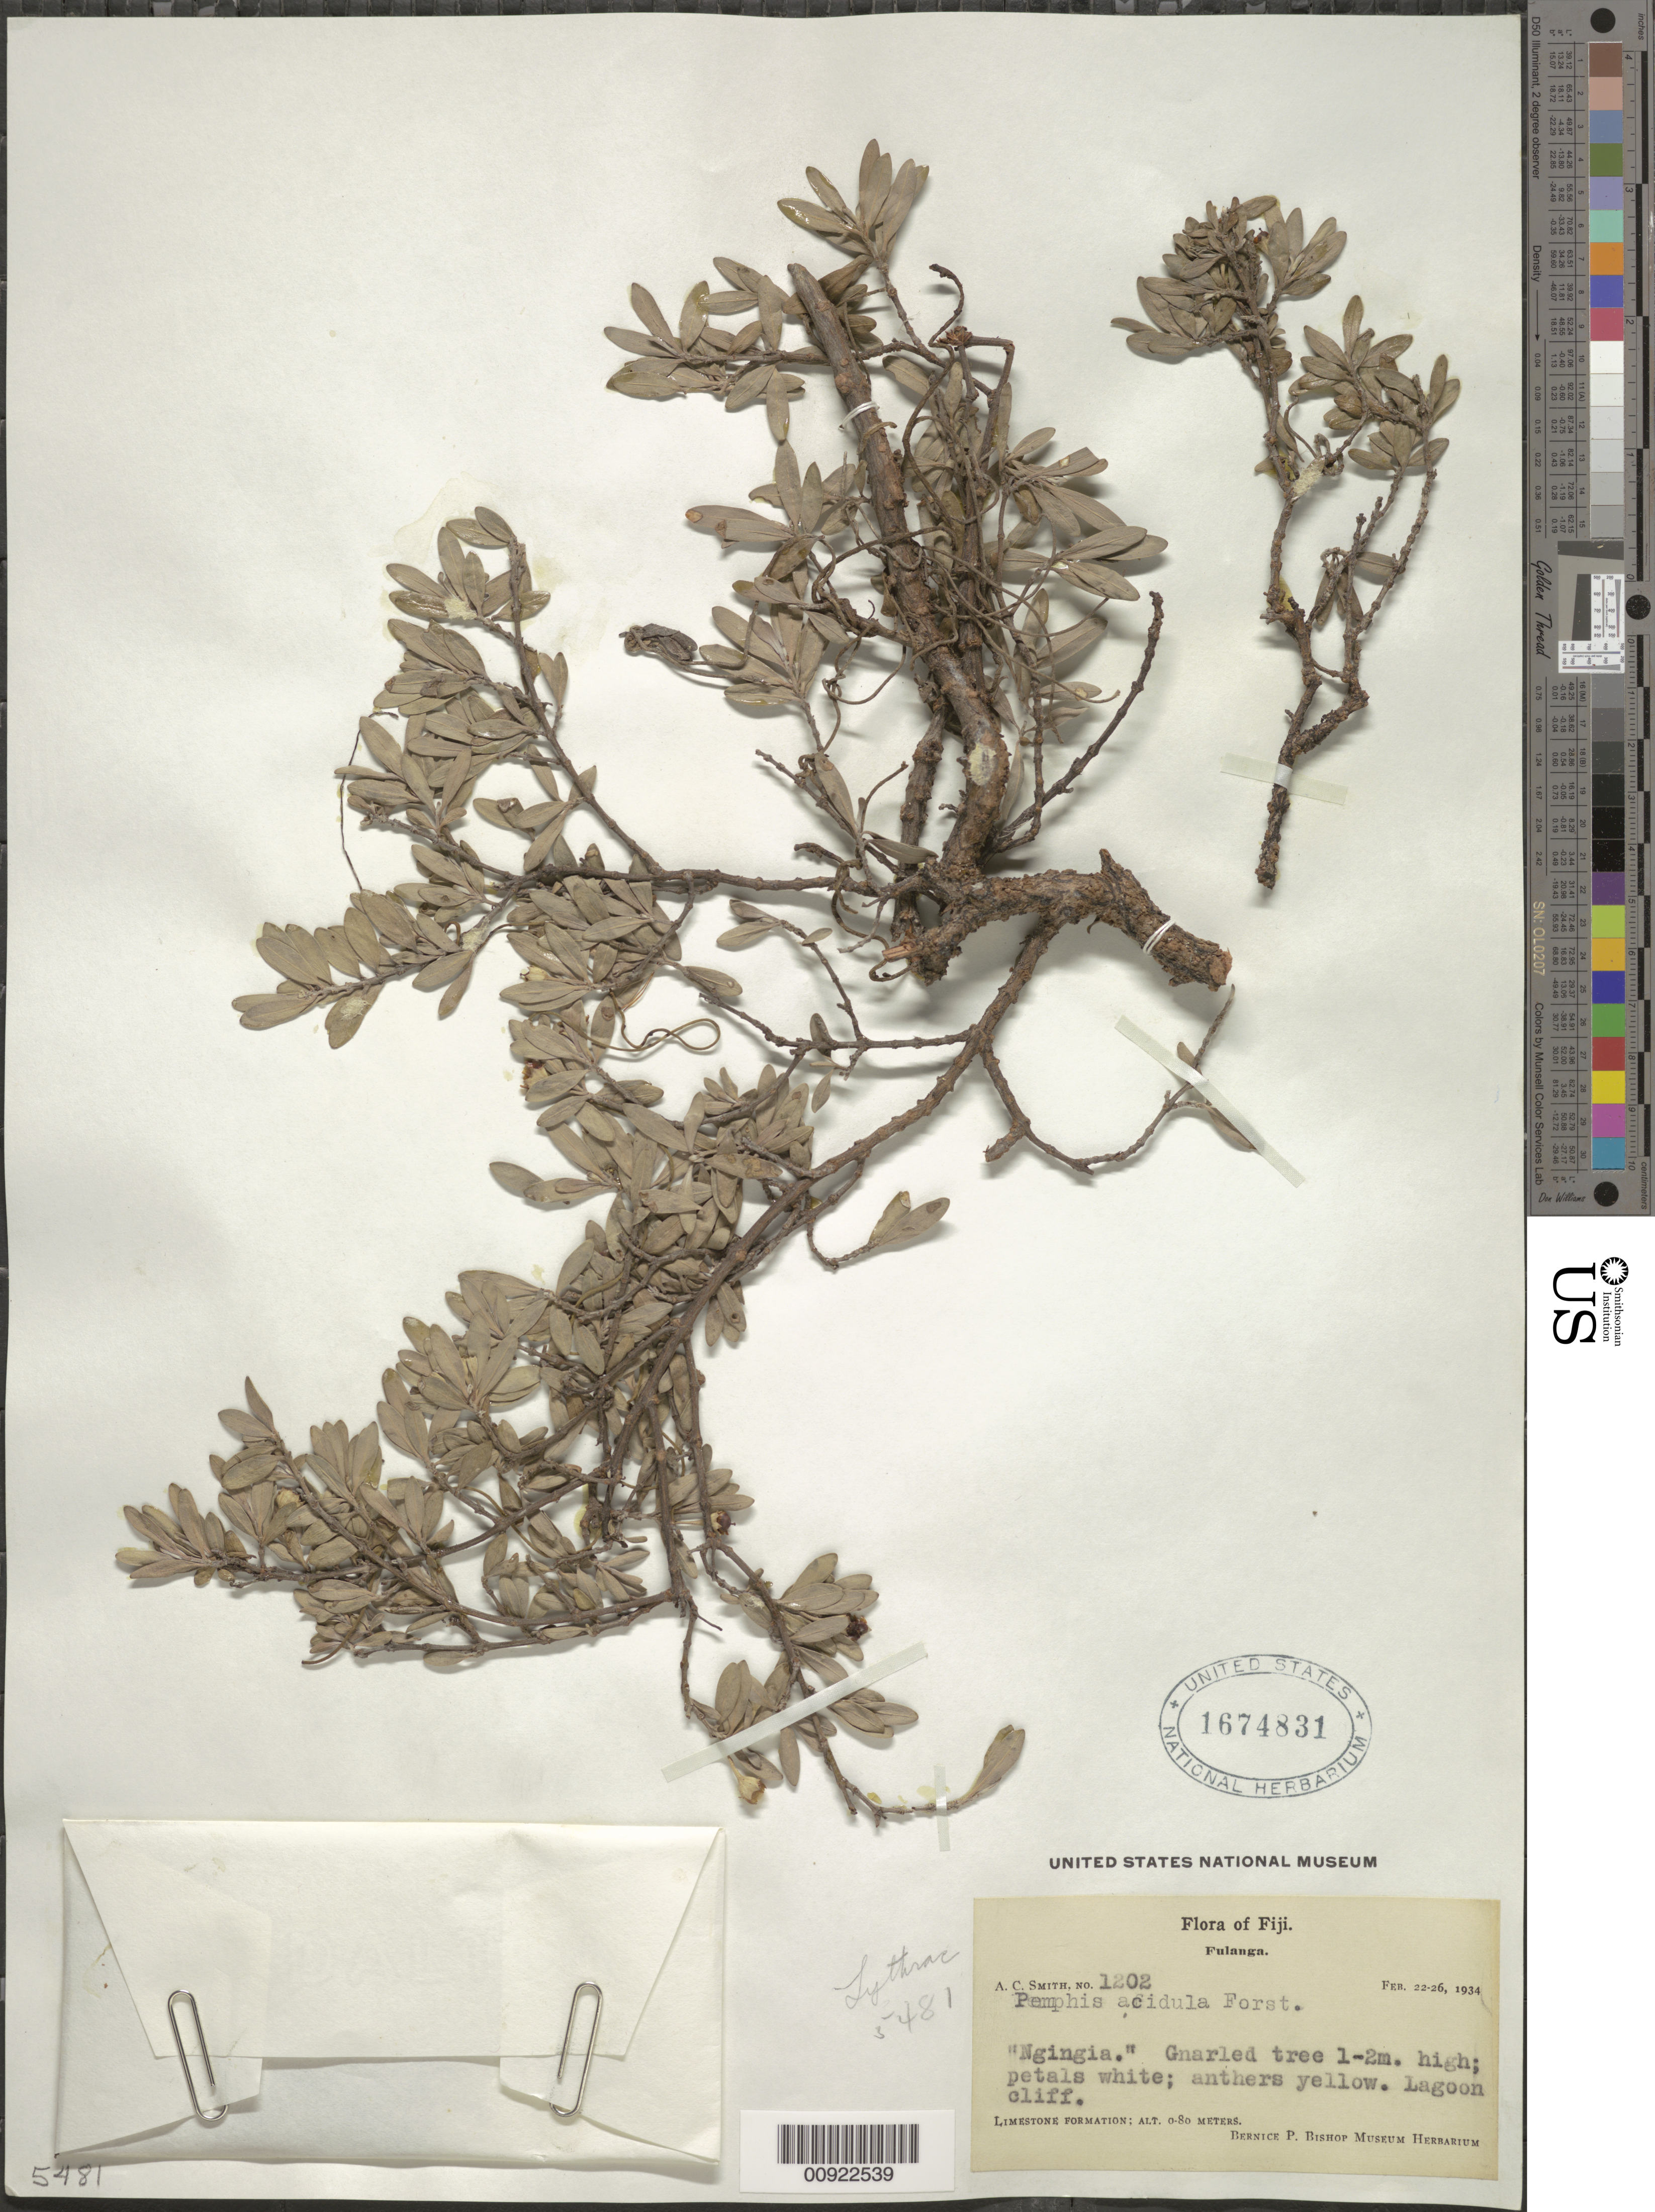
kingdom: Plantae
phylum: Tracheophyta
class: Magnoliopsida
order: Myrtales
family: Lythraceae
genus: Pemphis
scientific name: Pemphis acidula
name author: J.R. Forst. & G. Forst.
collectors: C. A. Smith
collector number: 1202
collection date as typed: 22 Feb 1934 to 26 Feb 1934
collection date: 1934-02-22/1934-02-26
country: Fiji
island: Fulaga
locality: Lagoon cliff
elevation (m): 0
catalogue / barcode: US 1674831